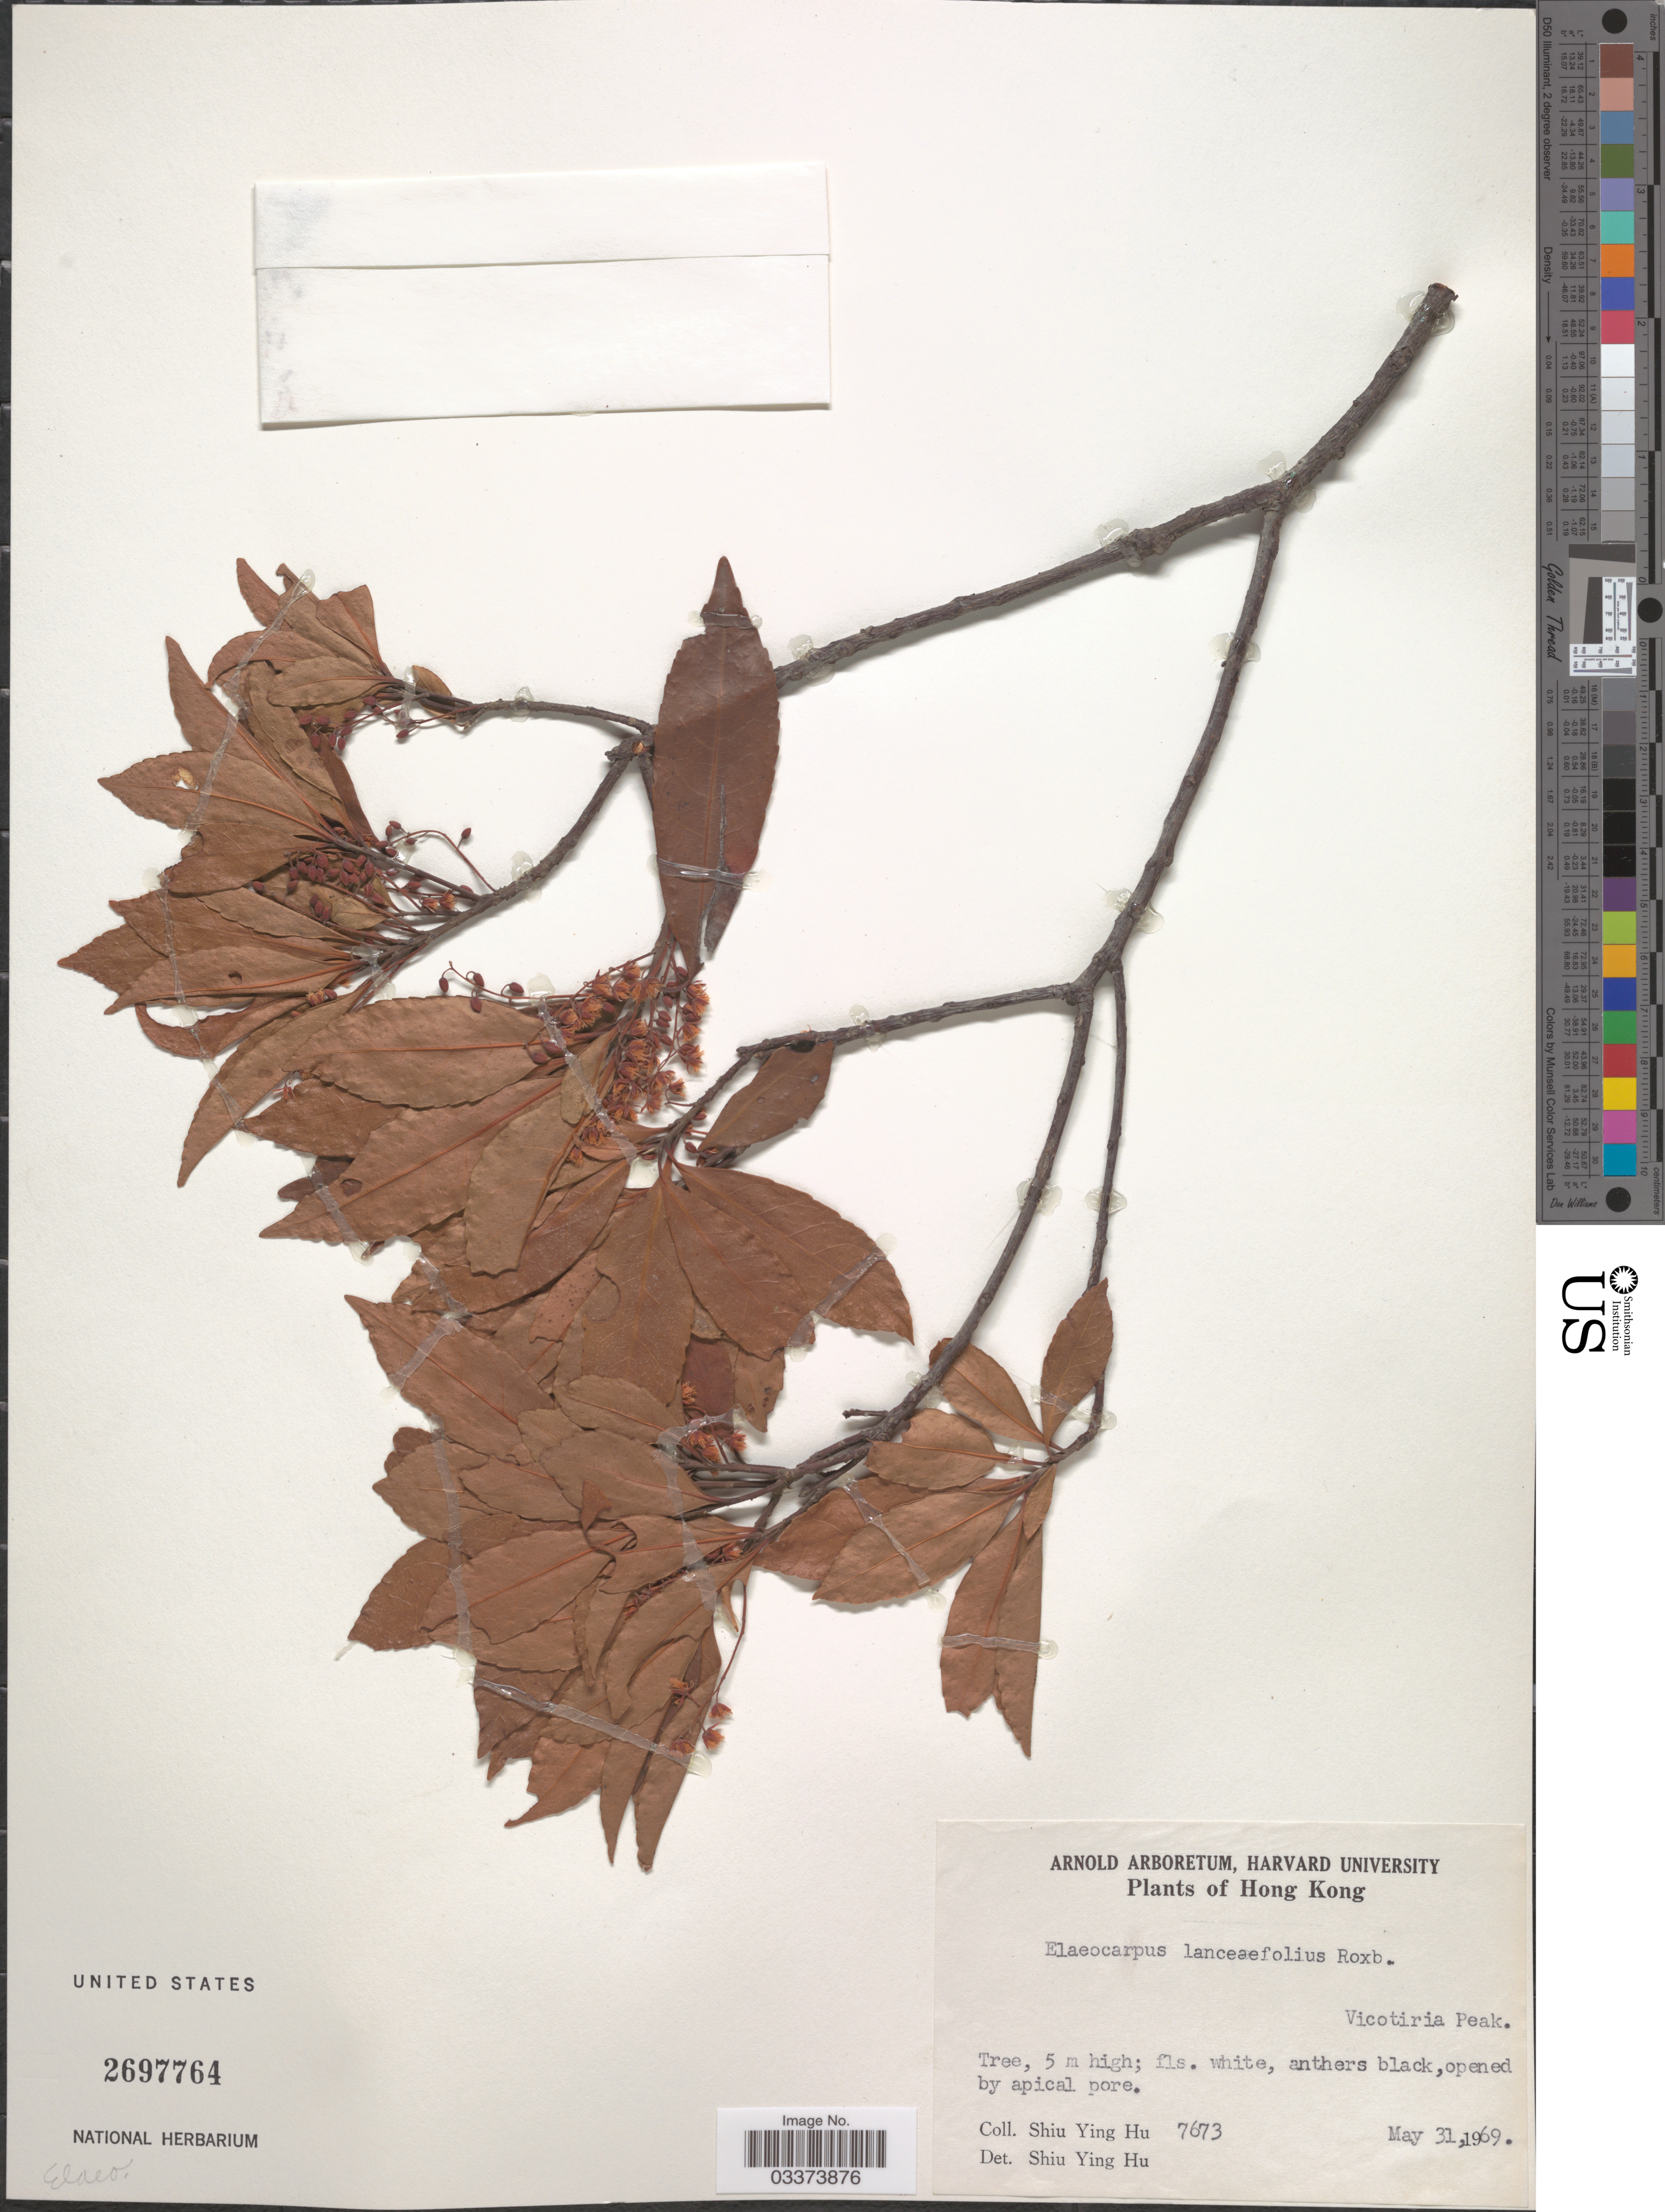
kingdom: Plantae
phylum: Tracheophyta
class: Magnoliopsida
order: Oxalidales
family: Elaeocarpaceae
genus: Elaeocarpus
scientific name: Elaeocarpus lanceifolius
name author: Roxb.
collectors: S. Y. Hu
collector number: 7673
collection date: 1969-05-31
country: China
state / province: Hong Kong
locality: Victoria Peak.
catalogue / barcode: US 2697764